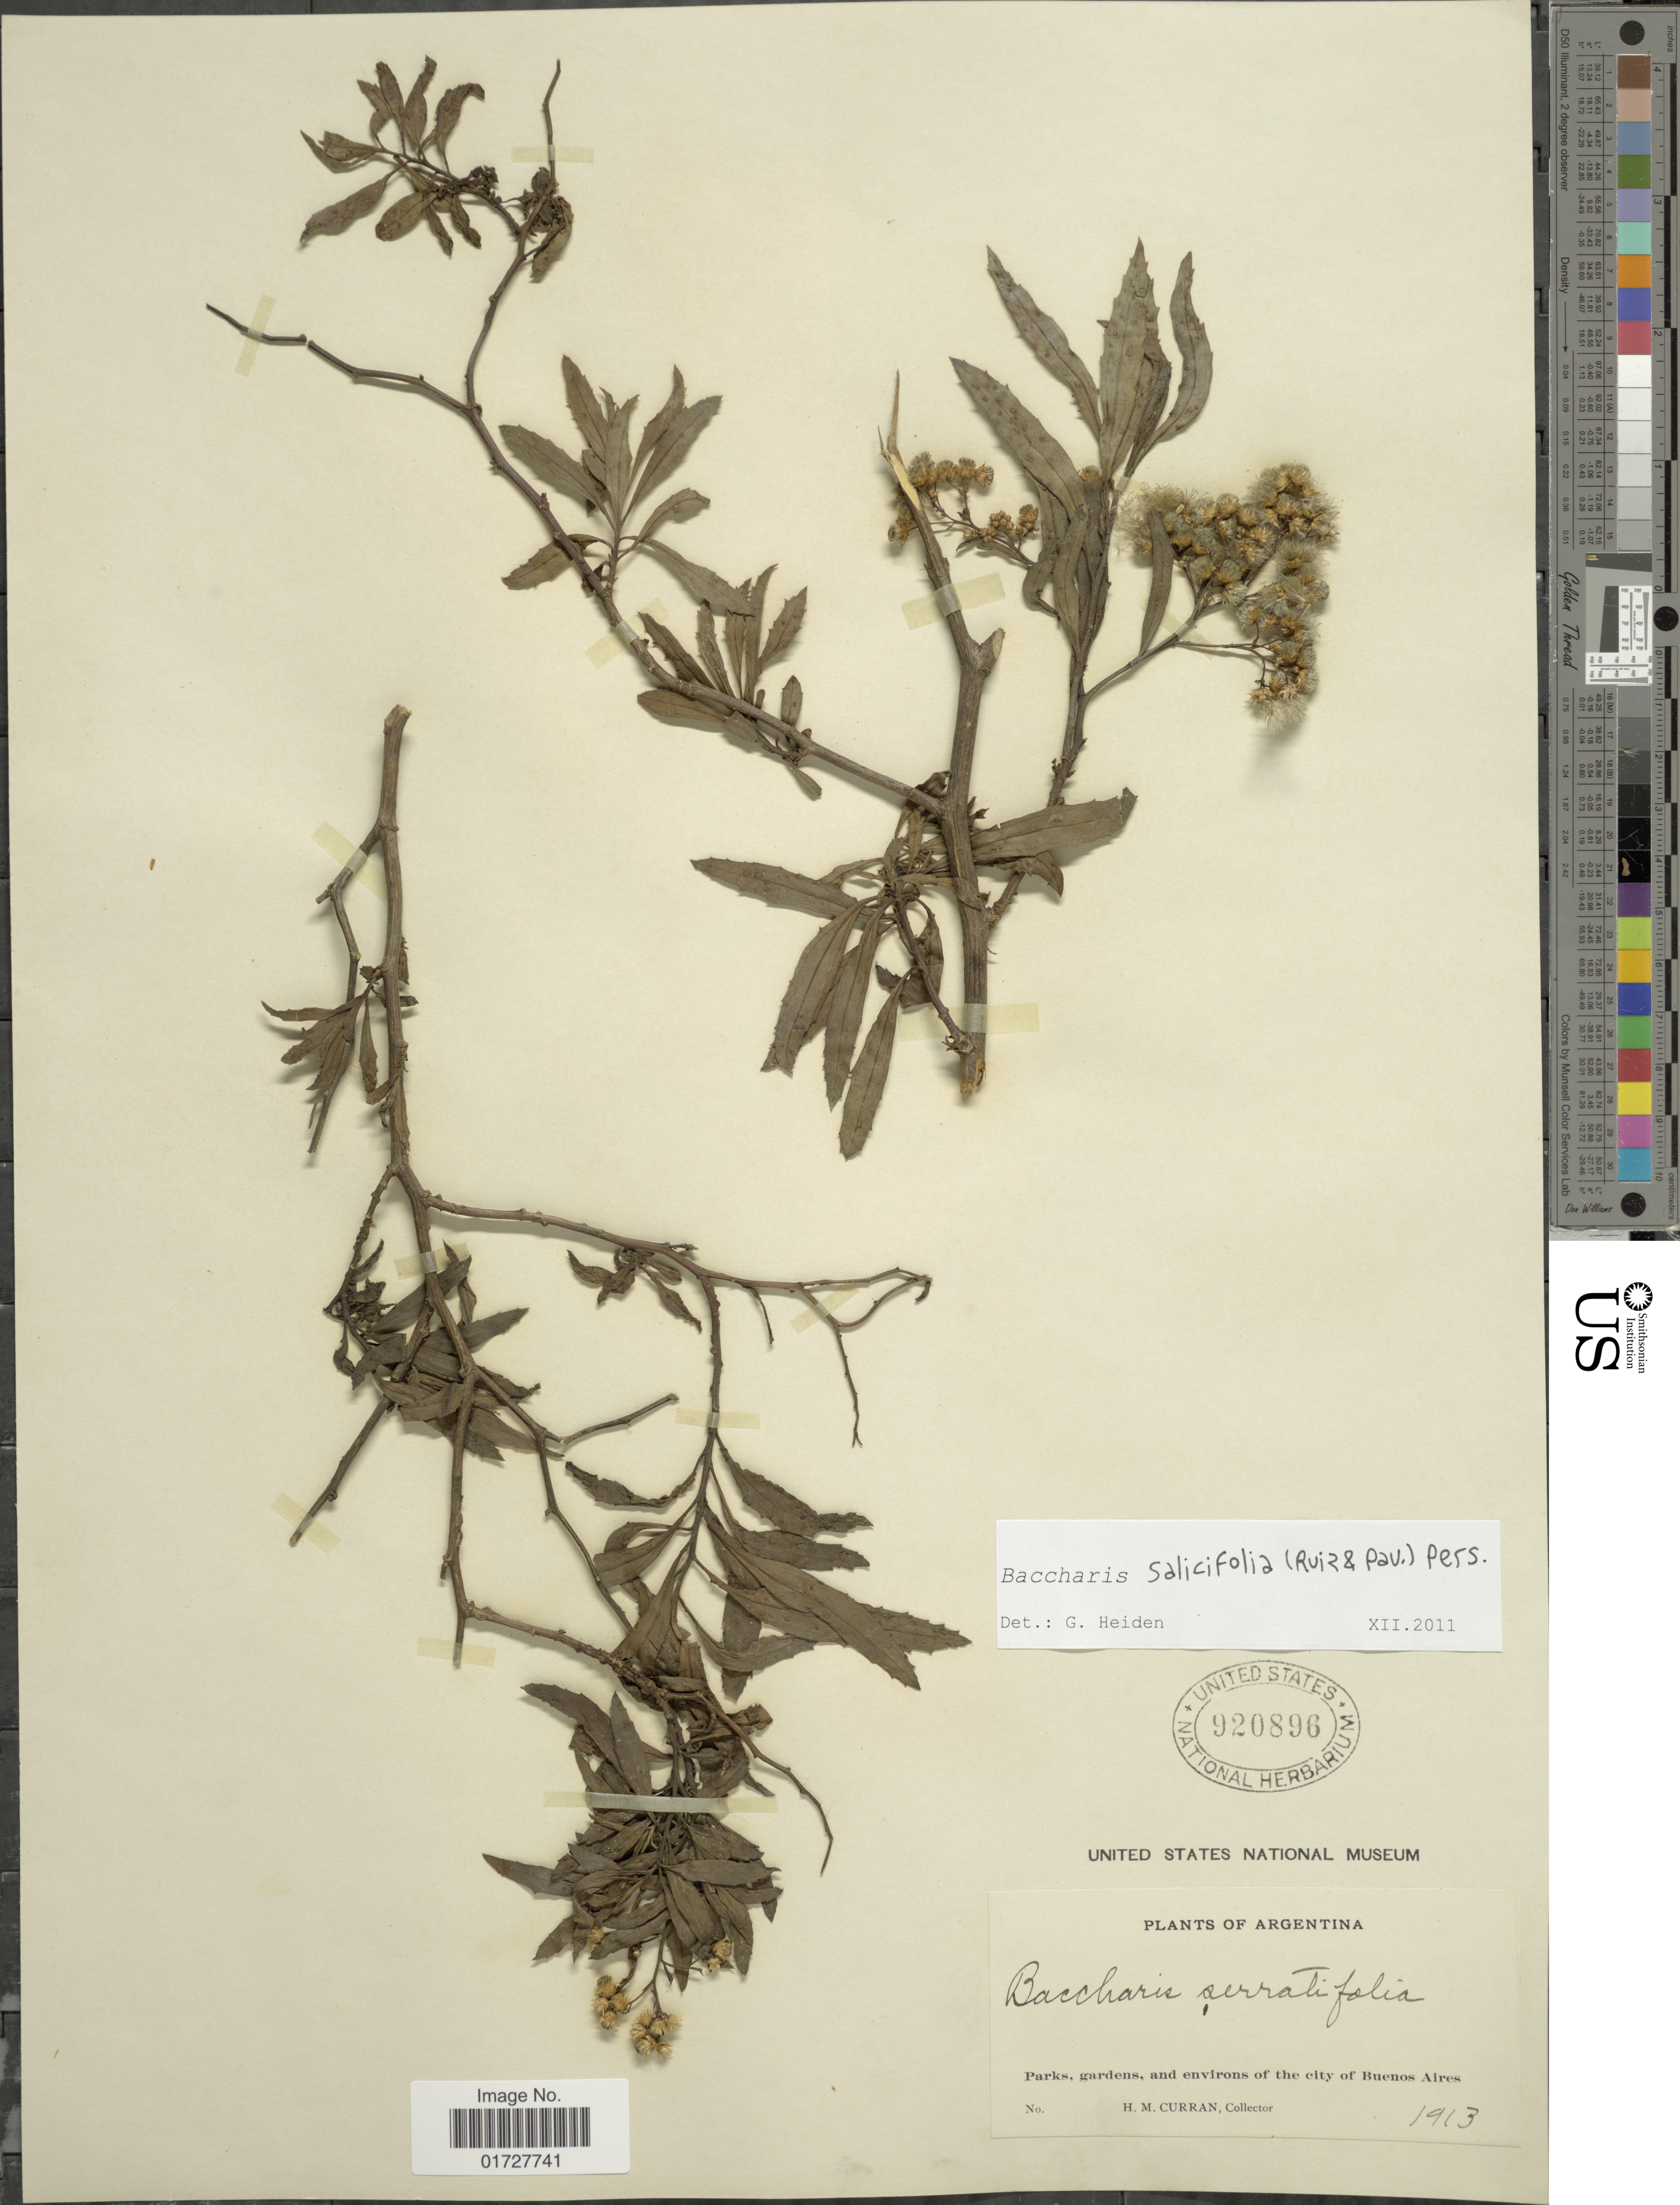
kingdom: Plantae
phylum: Tracheophyta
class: Magnoliopsida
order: Asterales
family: Asteraceae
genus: Baccharis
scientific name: Baccharis salicifolia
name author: (Ruiz & Pav.) Pers.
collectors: H. M. Curran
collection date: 1913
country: Argentina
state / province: Buenos Aires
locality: Parks, gardens and environs of the city of Buenos Aires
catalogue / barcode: US 920896